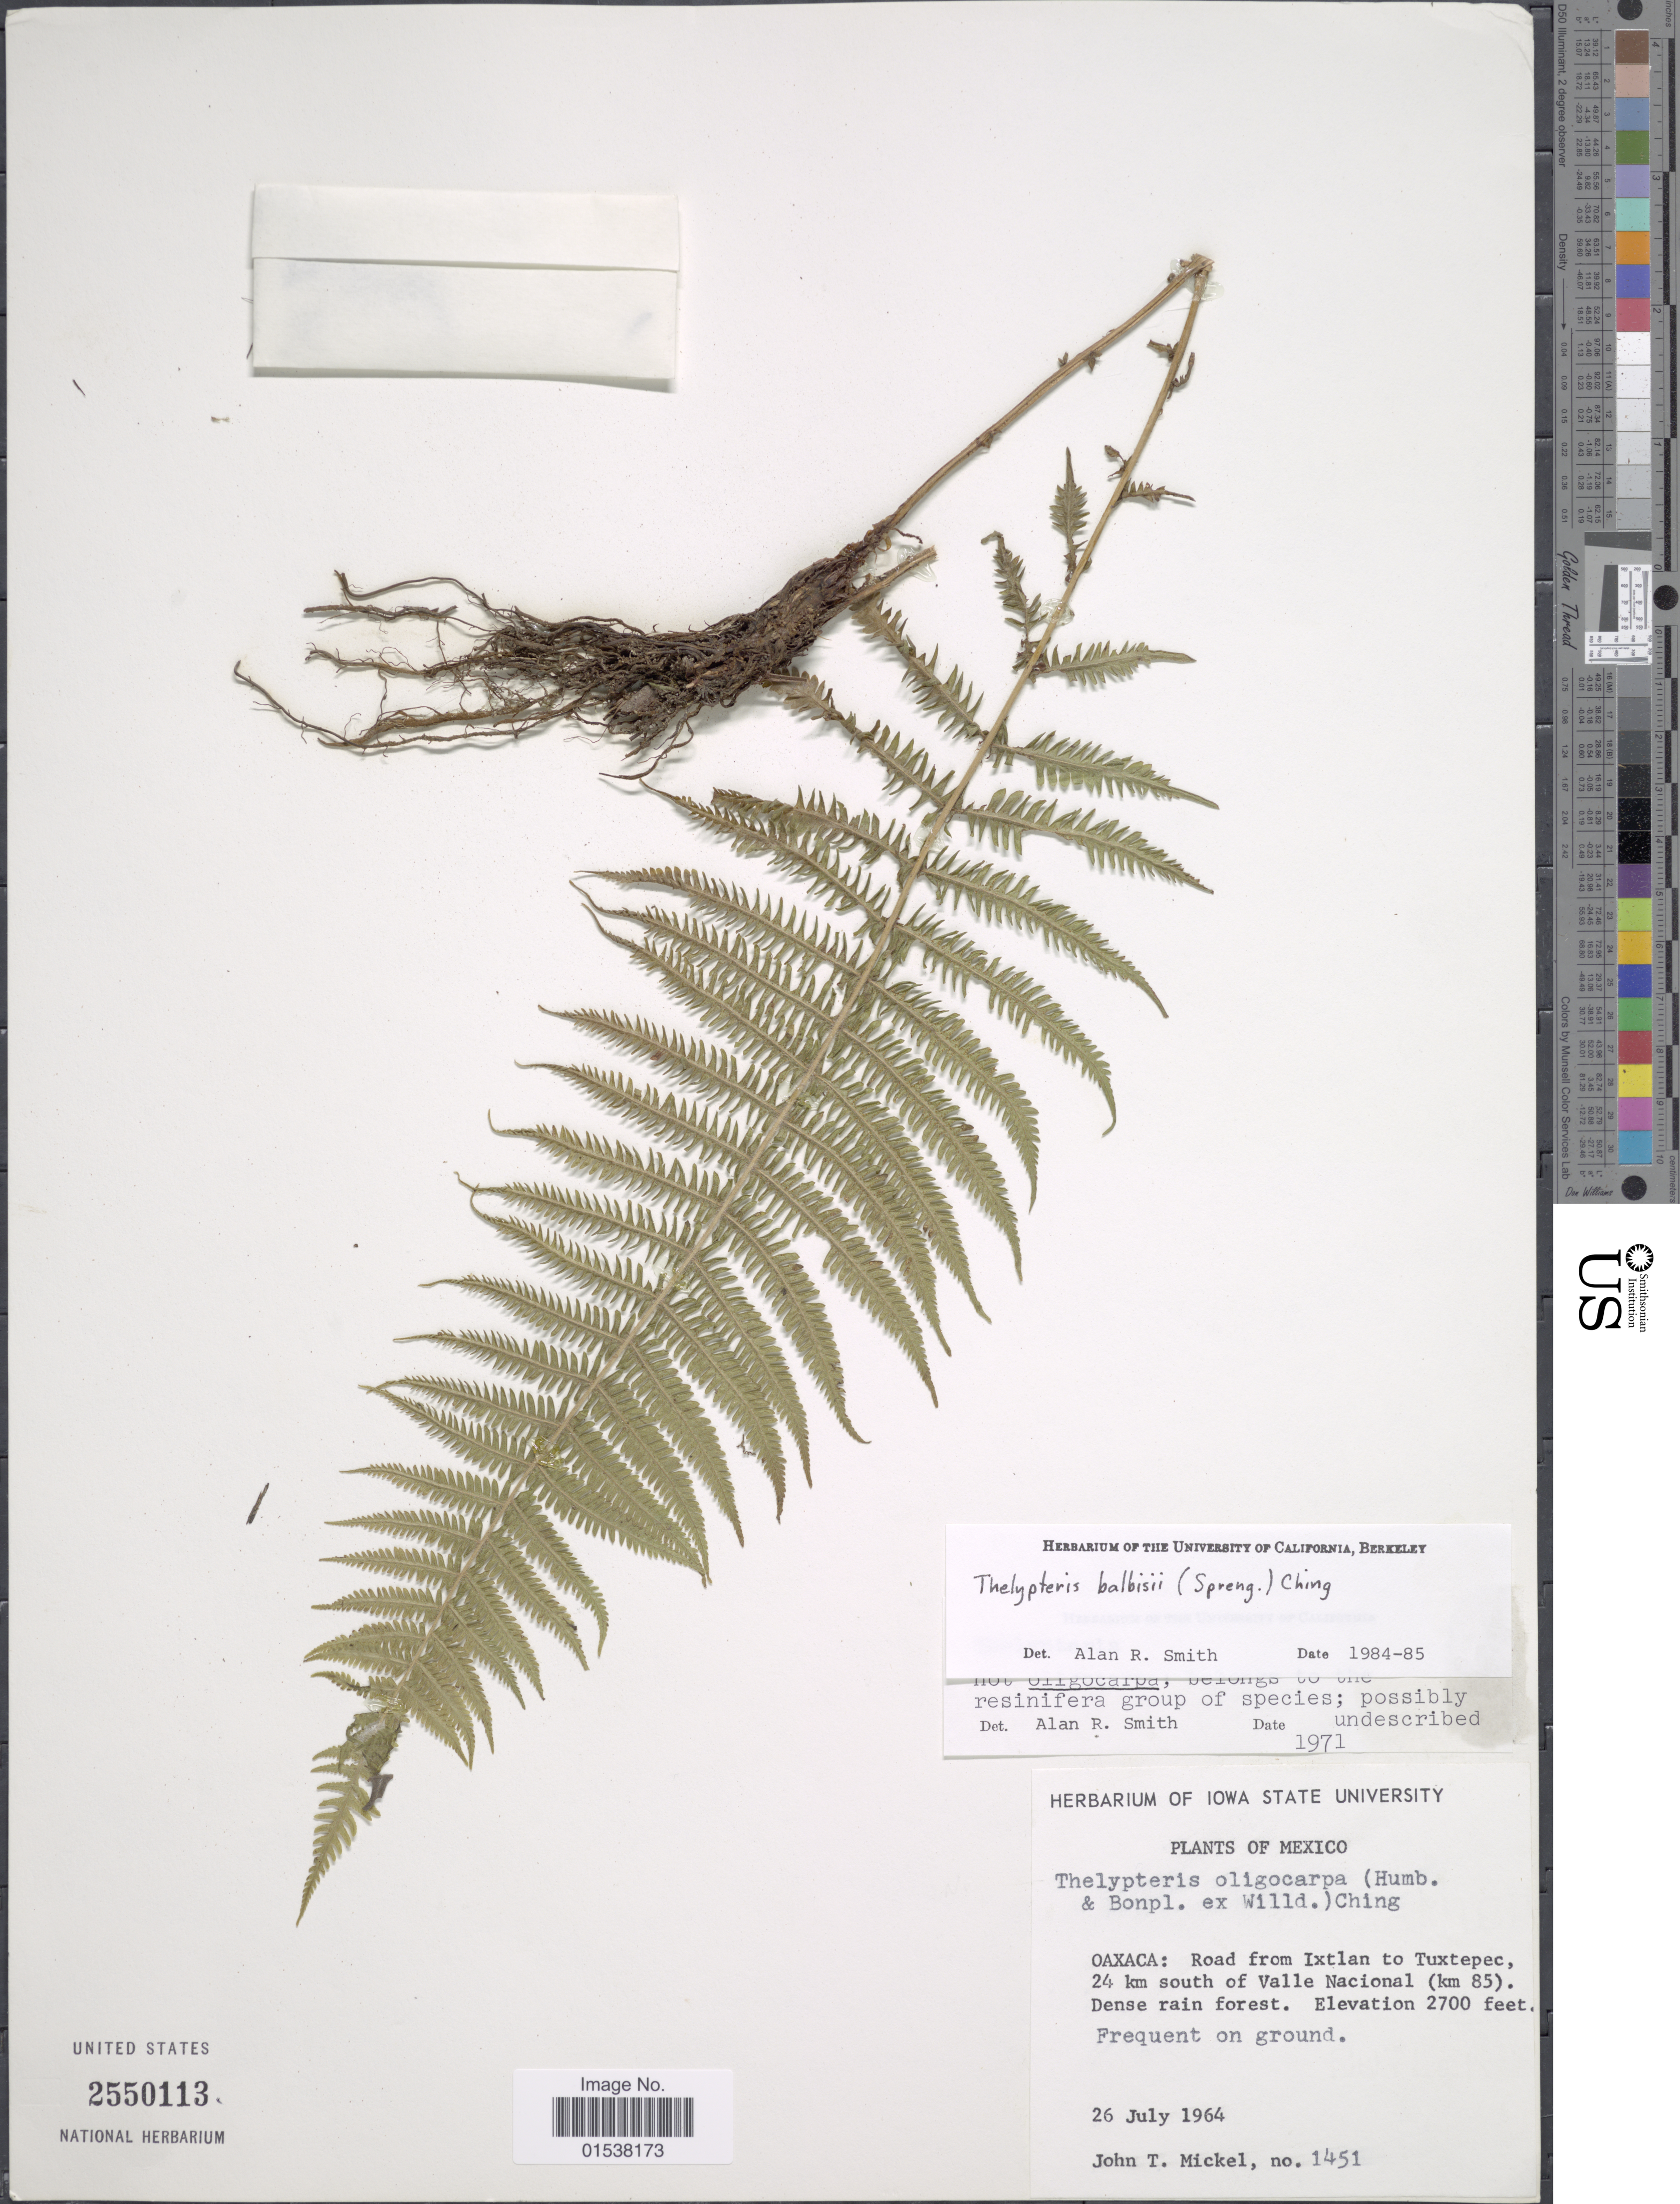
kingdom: Plantae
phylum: Tracheophyta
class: Polypodiopsida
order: Polypodiales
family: Thelypteridaceae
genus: Amauropelta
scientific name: Amauropelta balbisii (Spreng.) comb. nov., ined. 2015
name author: (Spreng.)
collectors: J. T. Mickel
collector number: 1451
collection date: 1964-07-26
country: Mexico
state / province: Oaxaca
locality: Oaxaca: Road from Ixtlan to Tuxtepec 24 km south of Valle Nacional (km 85)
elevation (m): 823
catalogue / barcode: US 2550113